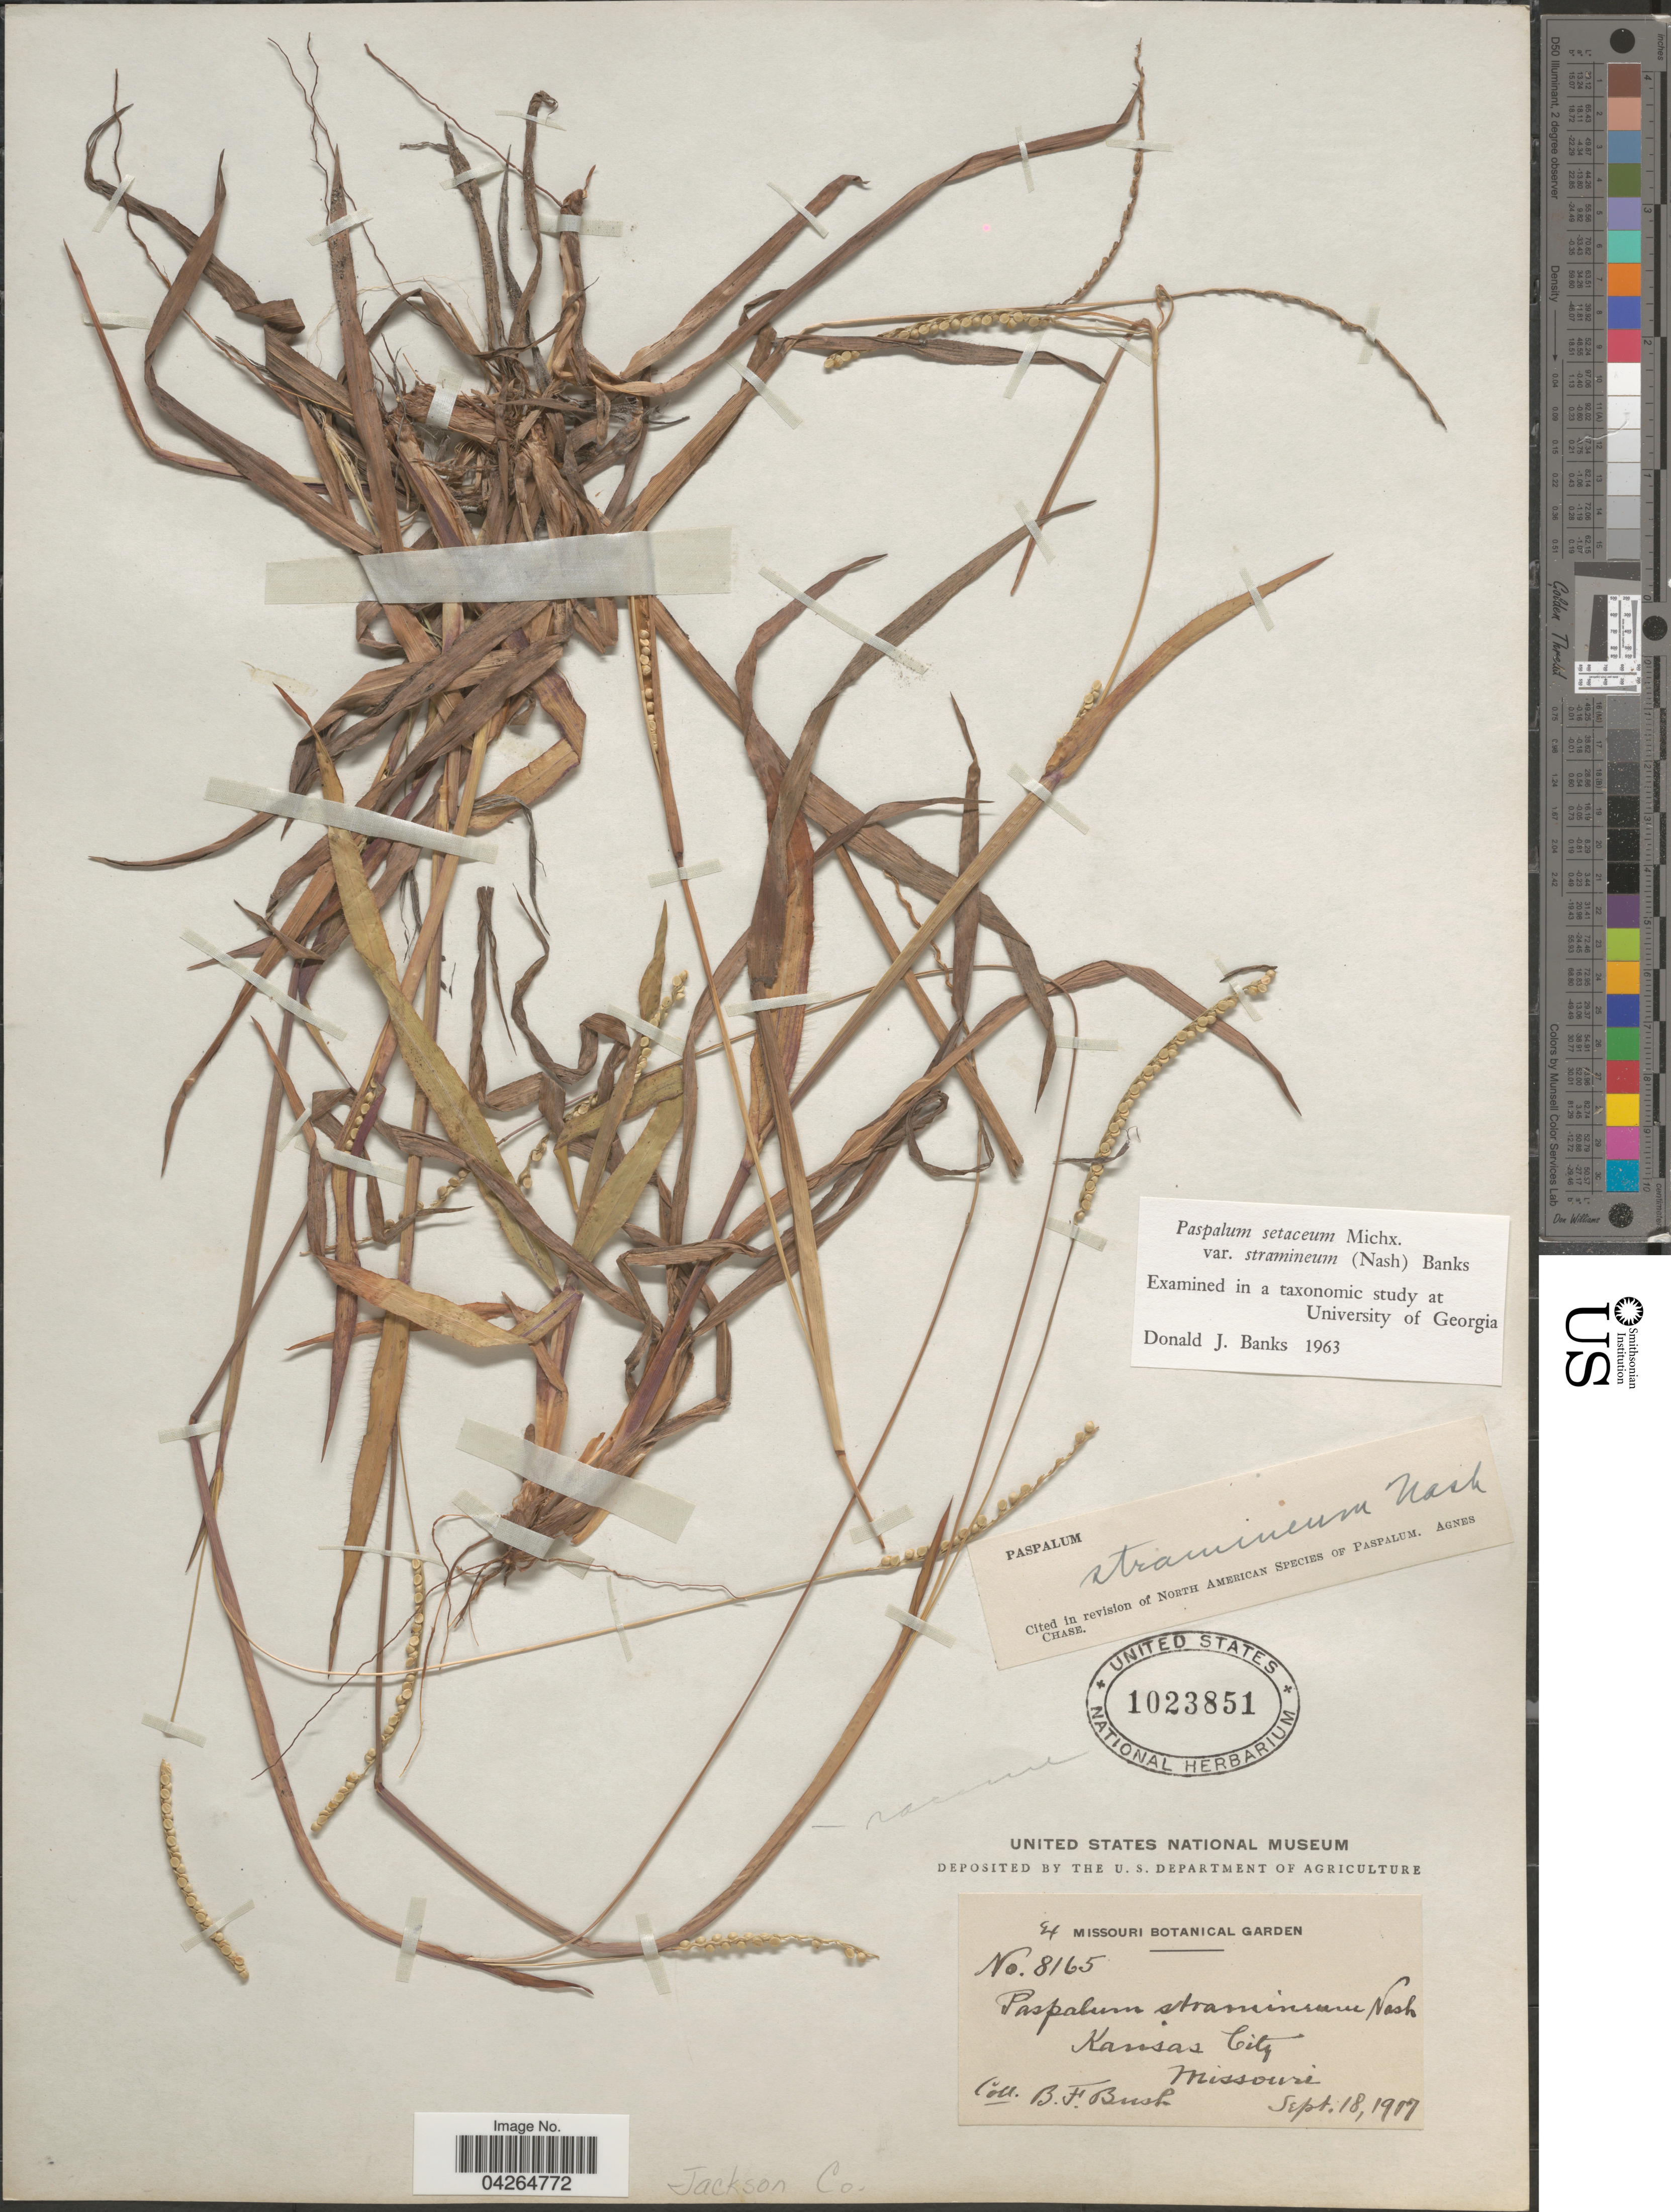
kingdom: Plantae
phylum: Tracheophyta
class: Liliopsida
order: Poales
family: Poaceae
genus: Paspalum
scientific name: Paspalum setaceum var. stramineum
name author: (Nash) D.J. Banks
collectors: B. F. Bush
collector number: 8165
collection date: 1907-09-18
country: United States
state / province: Missouri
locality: Kansas City. Jackson Co.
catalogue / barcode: US 1023851